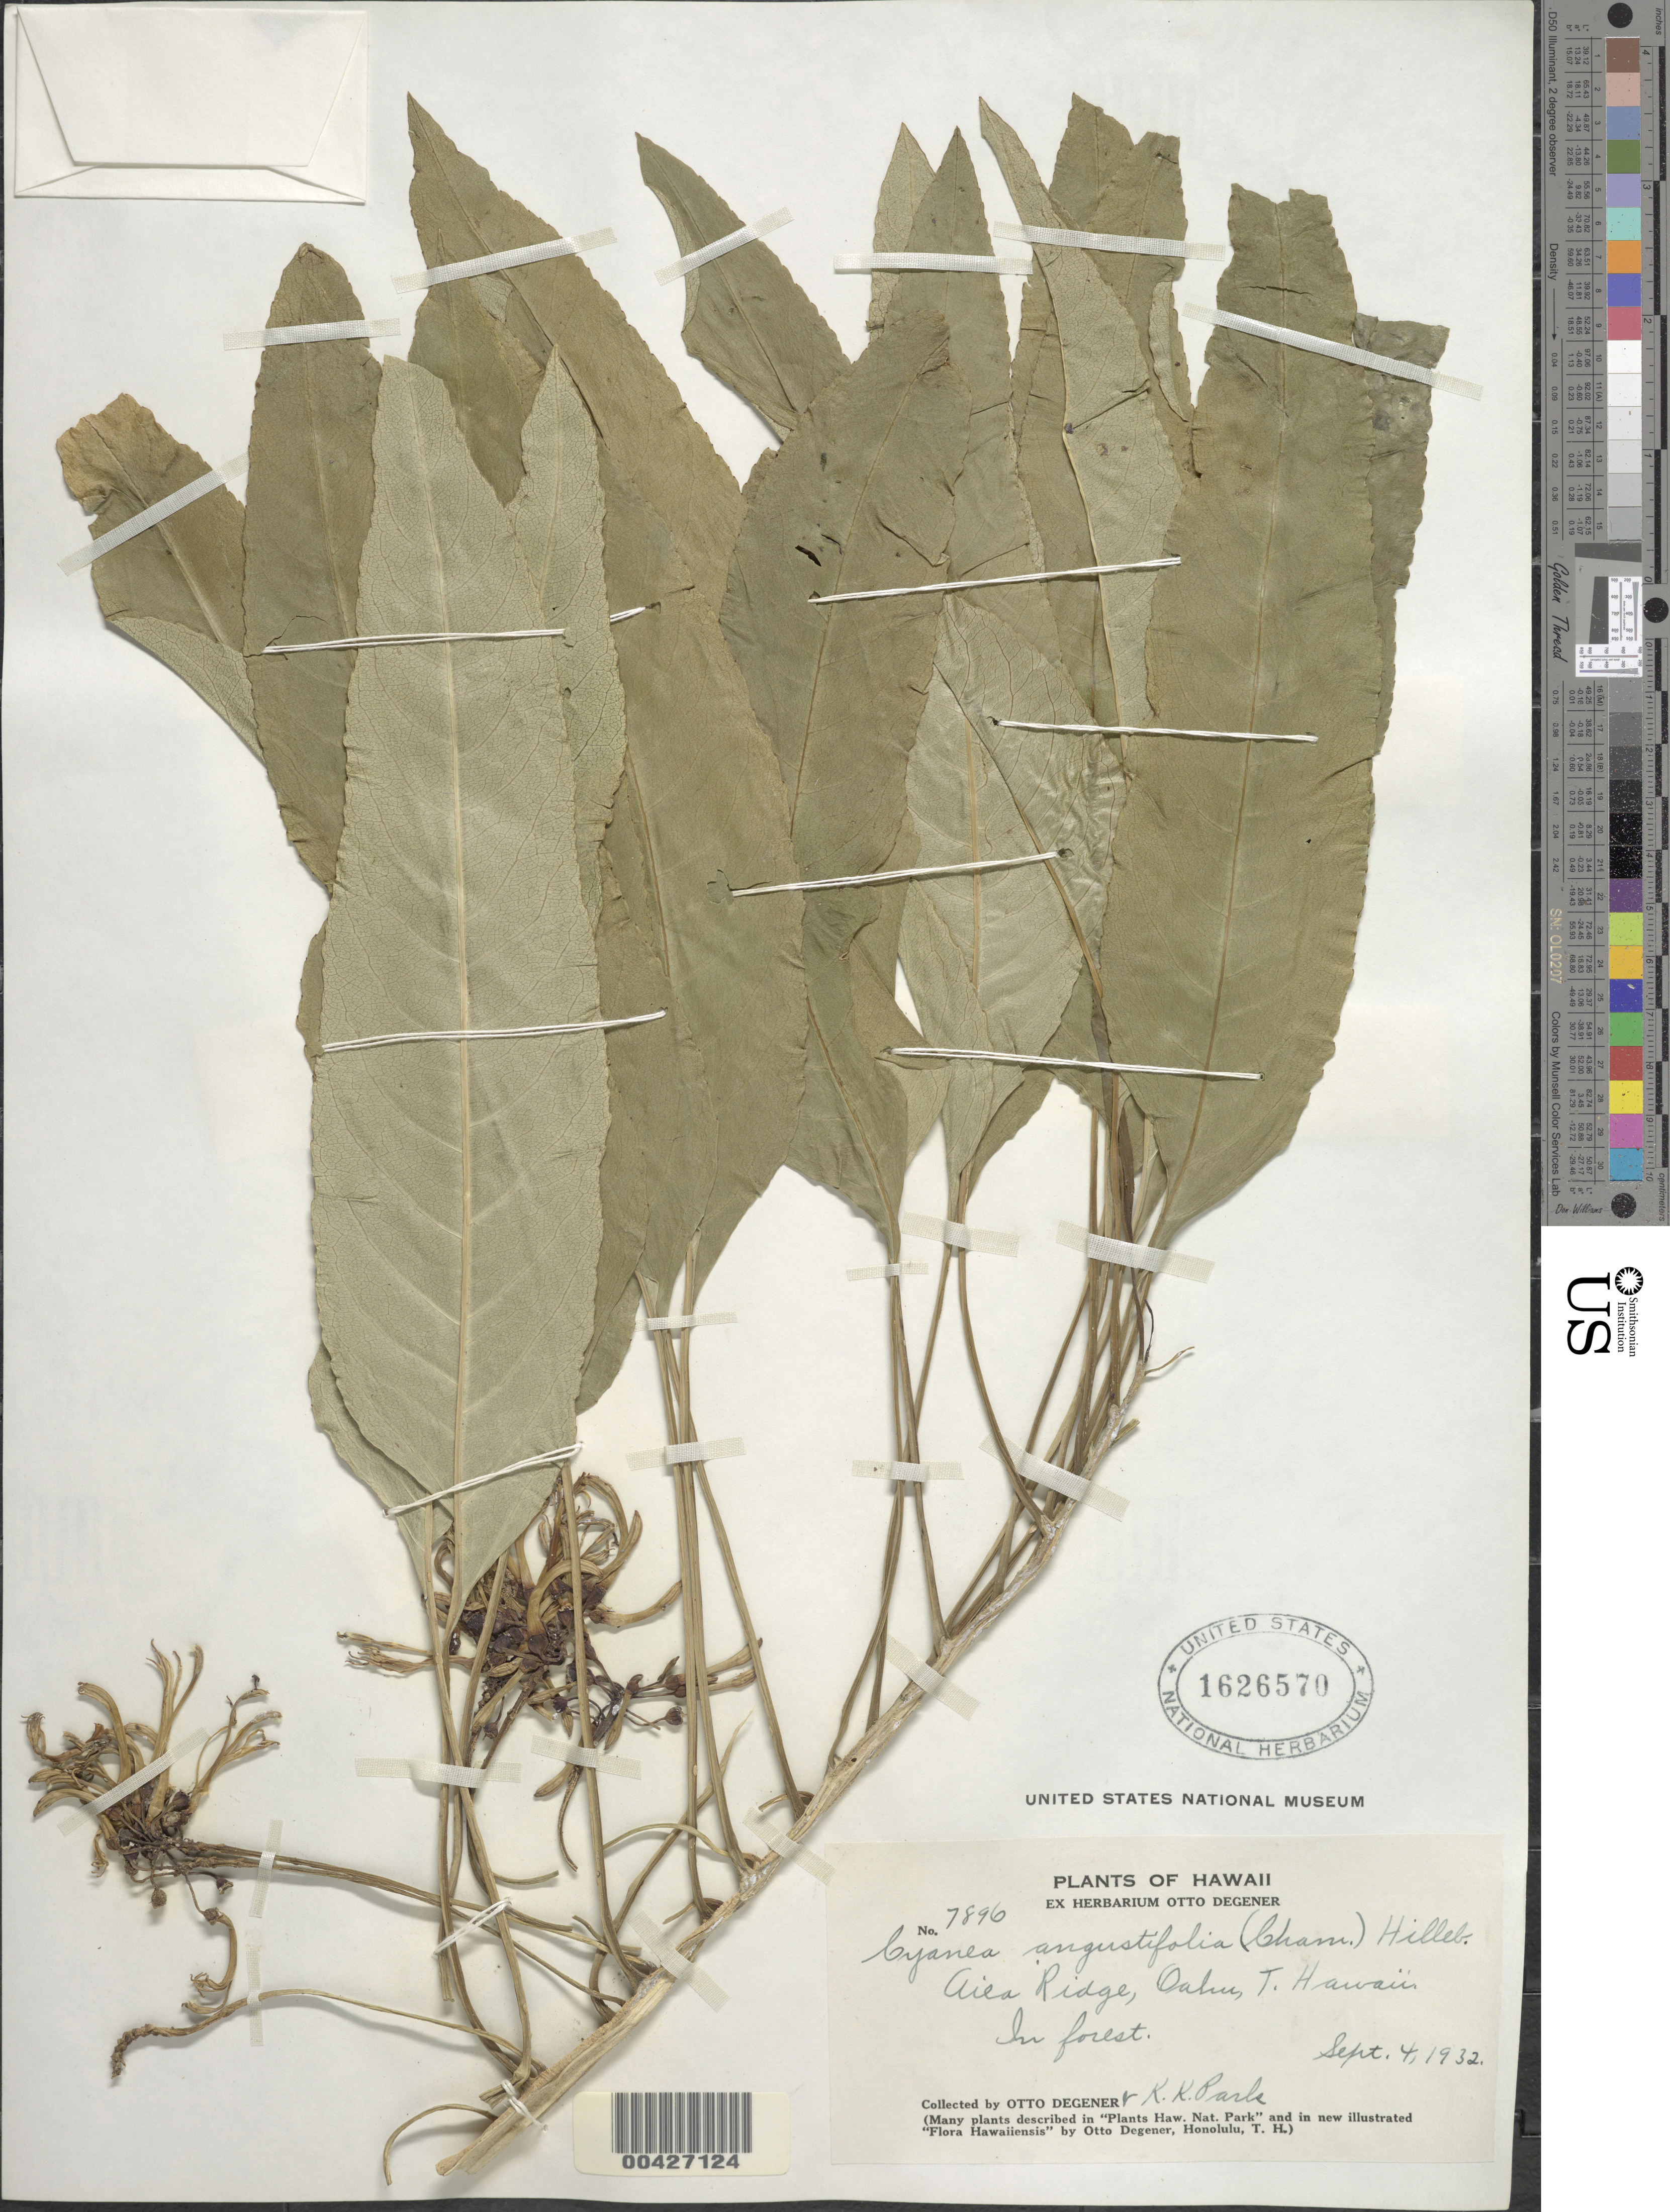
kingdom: Plantae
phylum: Tracheophyta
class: Magnoliopsida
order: Asterales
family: Campanulaceae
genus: Cyanea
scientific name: Cyanea angustifolia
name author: (Cham.) Hillebr.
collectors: O. Degener & K. Park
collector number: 7896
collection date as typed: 4 Sep 1932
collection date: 1932-09-04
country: United States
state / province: Hawaii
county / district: Honolulu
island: Oahu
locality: Aiea Ridge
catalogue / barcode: US 1626570